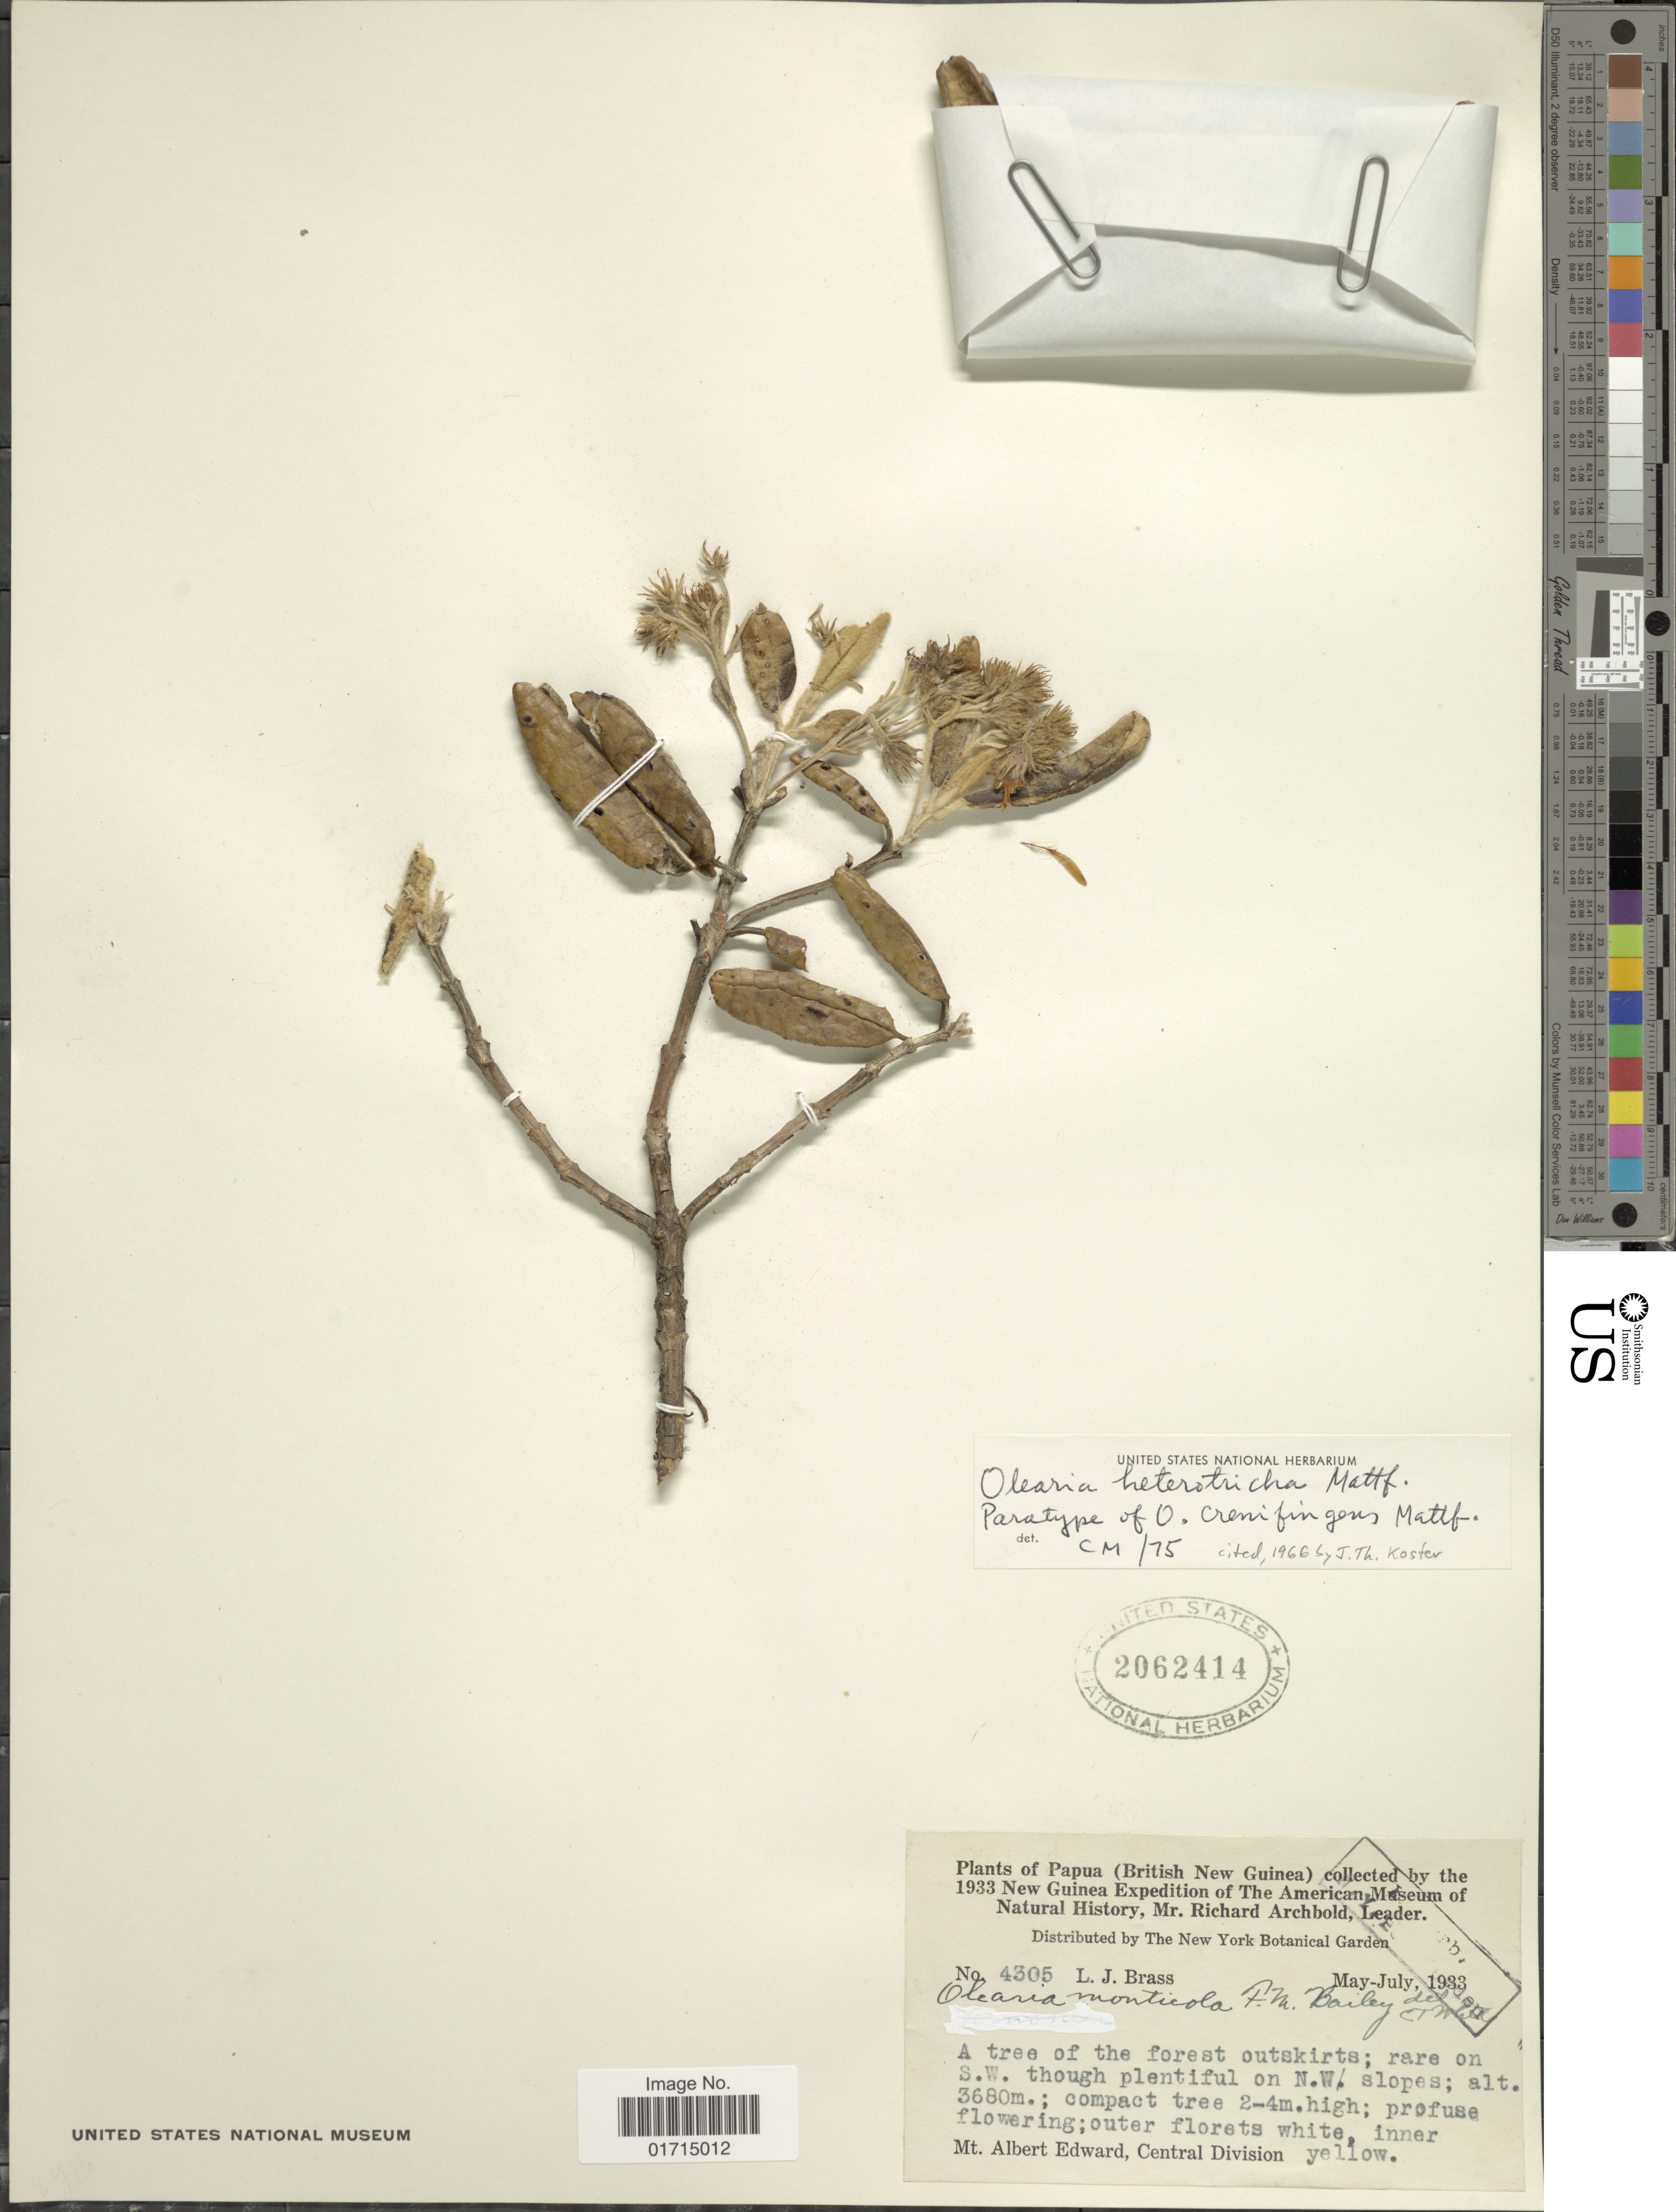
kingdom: Plantae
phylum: Tracheophyta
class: Magnoliopsida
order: Asterales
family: Asteraceae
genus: Olearia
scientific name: Olearia heterotricha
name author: Mattf.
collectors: L. J. Brass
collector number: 4305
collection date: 1933-05/1933-07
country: Papua New Guinea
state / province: Central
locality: Papua (British New Guinea). Mt. Albert Edward, Central Division. S. W. though plentiful on N. W. slopes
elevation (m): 3680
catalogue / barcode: US 2062414